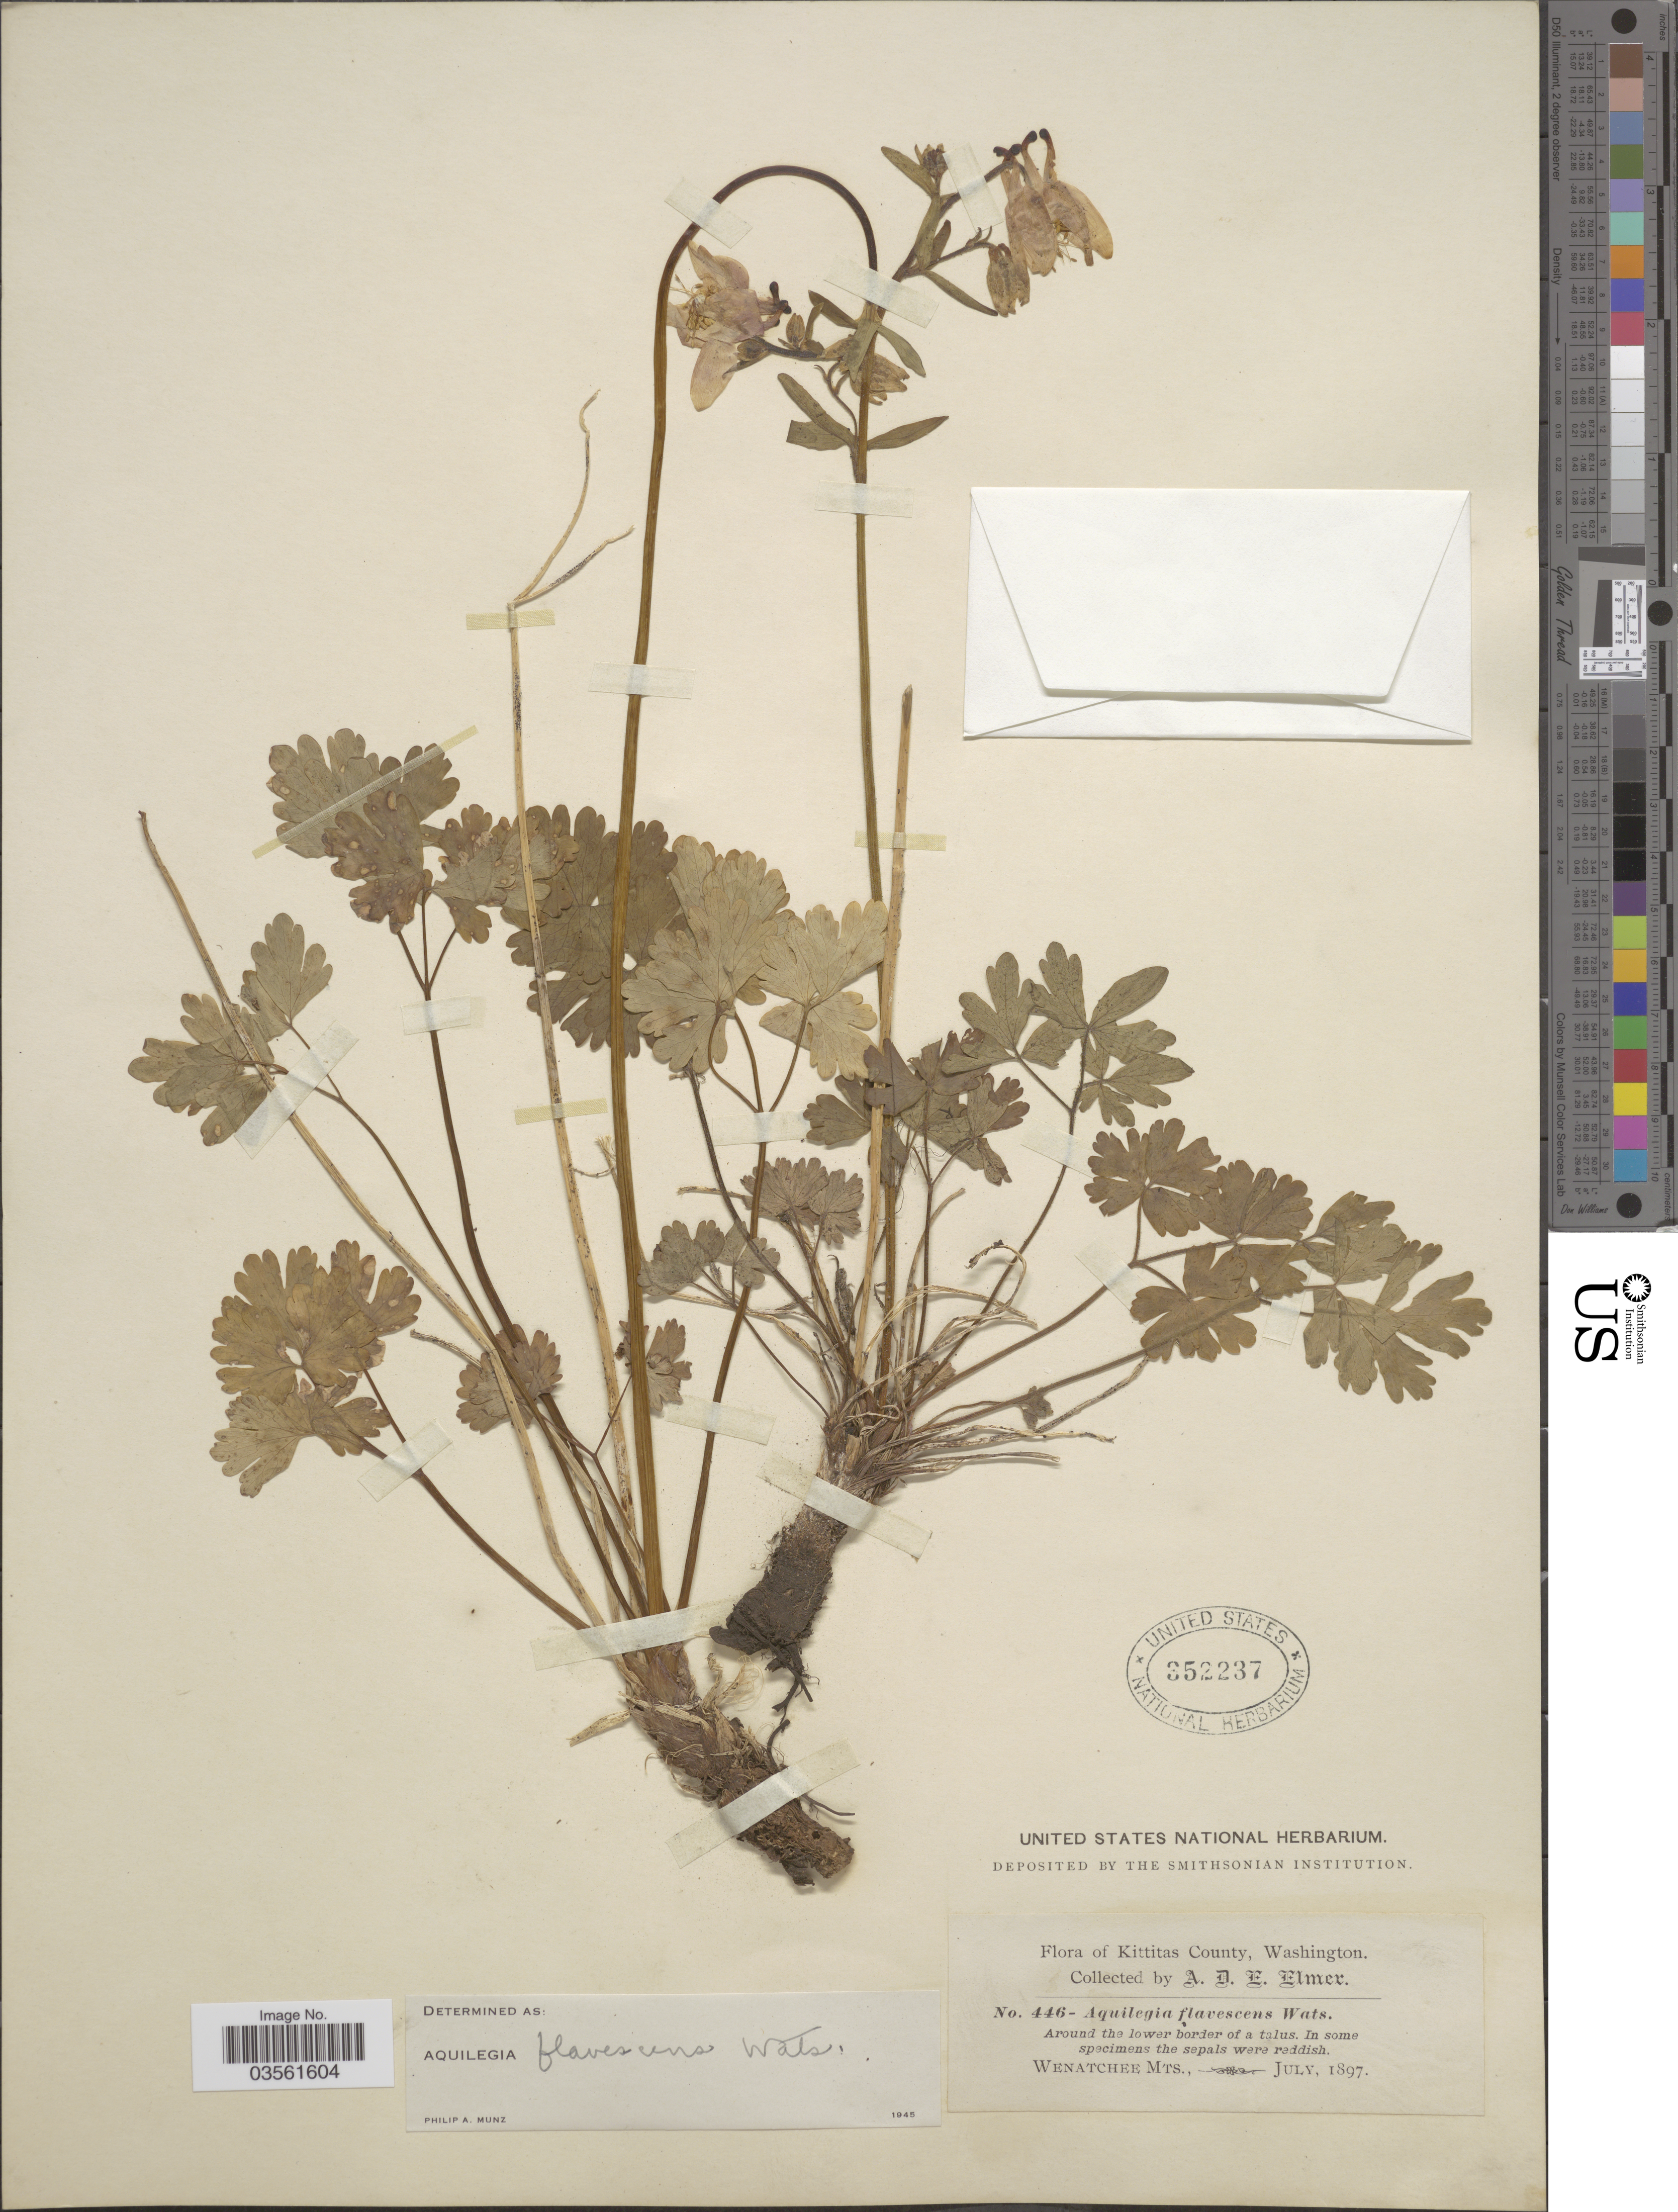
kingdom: Plantae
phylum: Tracheophyta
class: Magnoliopsida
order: Ranunculales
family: Ranunculaceae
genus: Aquilegia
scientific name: Aquilegia flavescens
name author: S. Watson in C. King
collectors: A. D. E. Elmer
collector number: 446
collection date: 1897-07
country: United States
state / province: Washington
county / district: Kittitas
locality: Kittitas County. Wenatchee Mts.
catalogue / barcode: US 352237